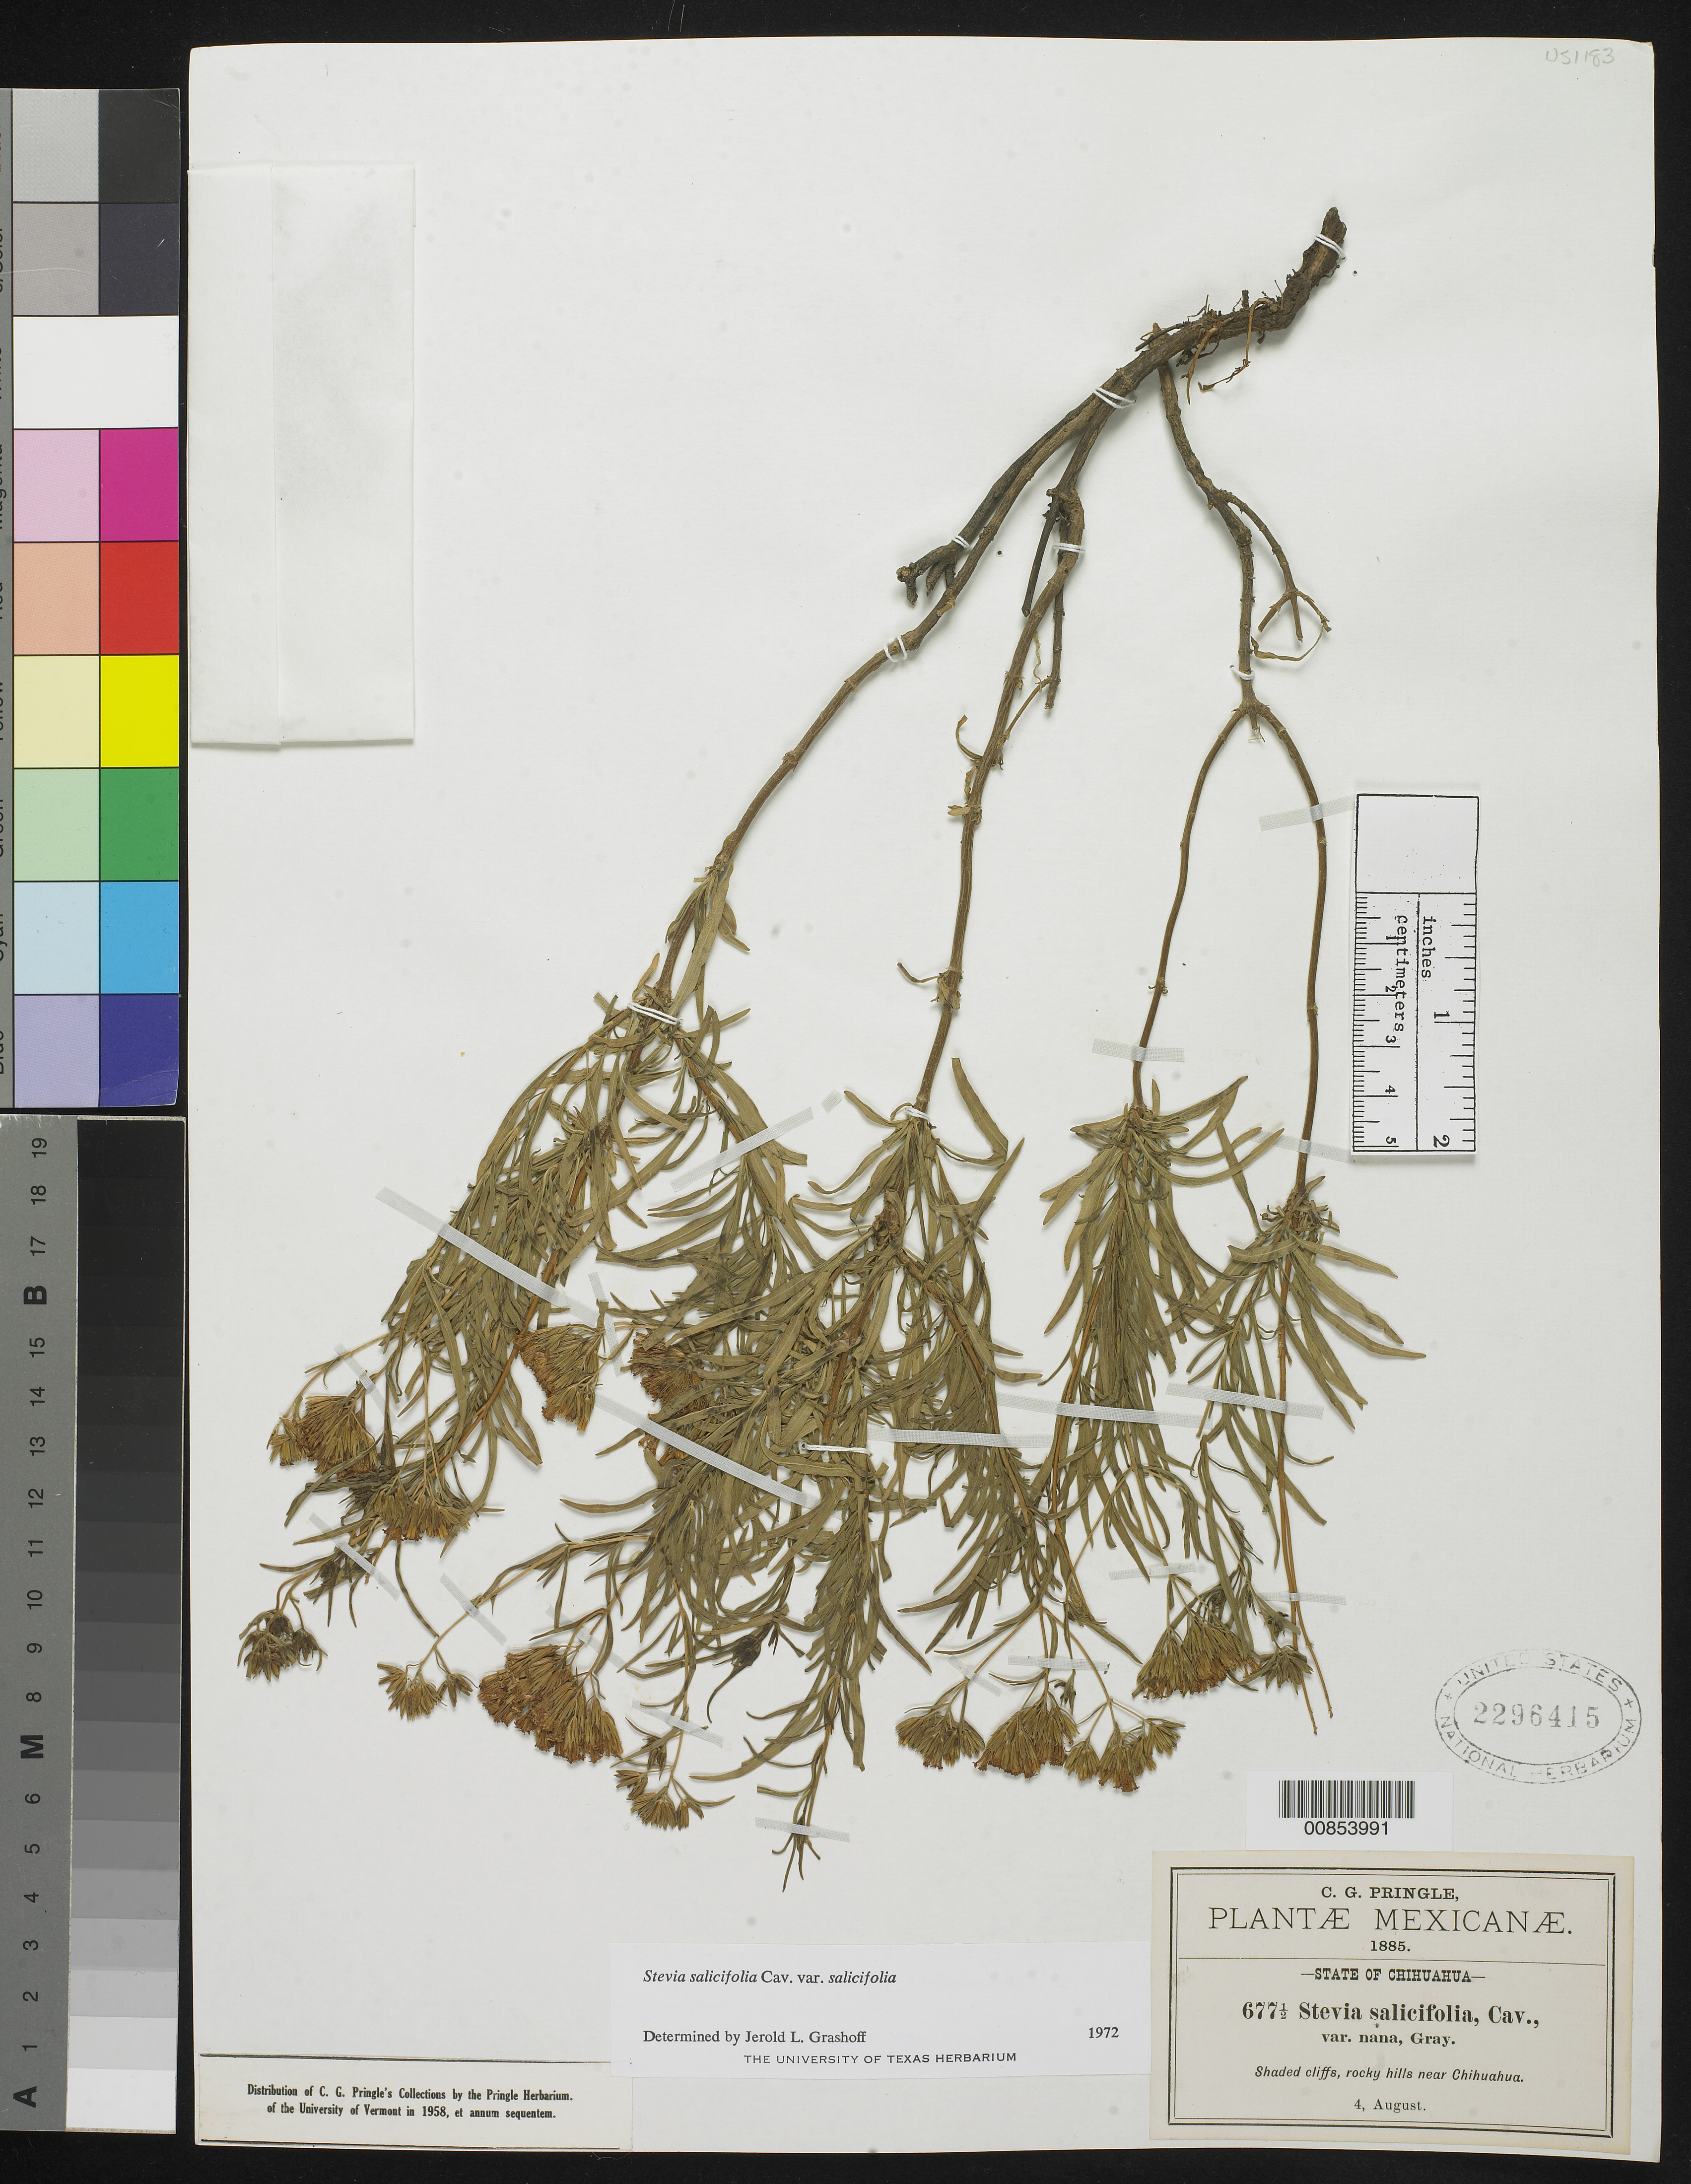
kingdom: Plantae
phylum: Tracheophyta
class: Magnoliopsida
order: Asterales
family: Asteraceae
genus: Stevia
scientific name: Stevia salicifolia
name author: Cav.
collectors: C. G. Pringle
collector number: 677½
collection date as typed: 04 Aug 1885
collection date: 1885-08-04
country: Mexico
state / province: Chihuahua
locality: Rocky hills near Chihuahua.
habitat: Shaded cliffs.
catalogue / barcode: US 2296415